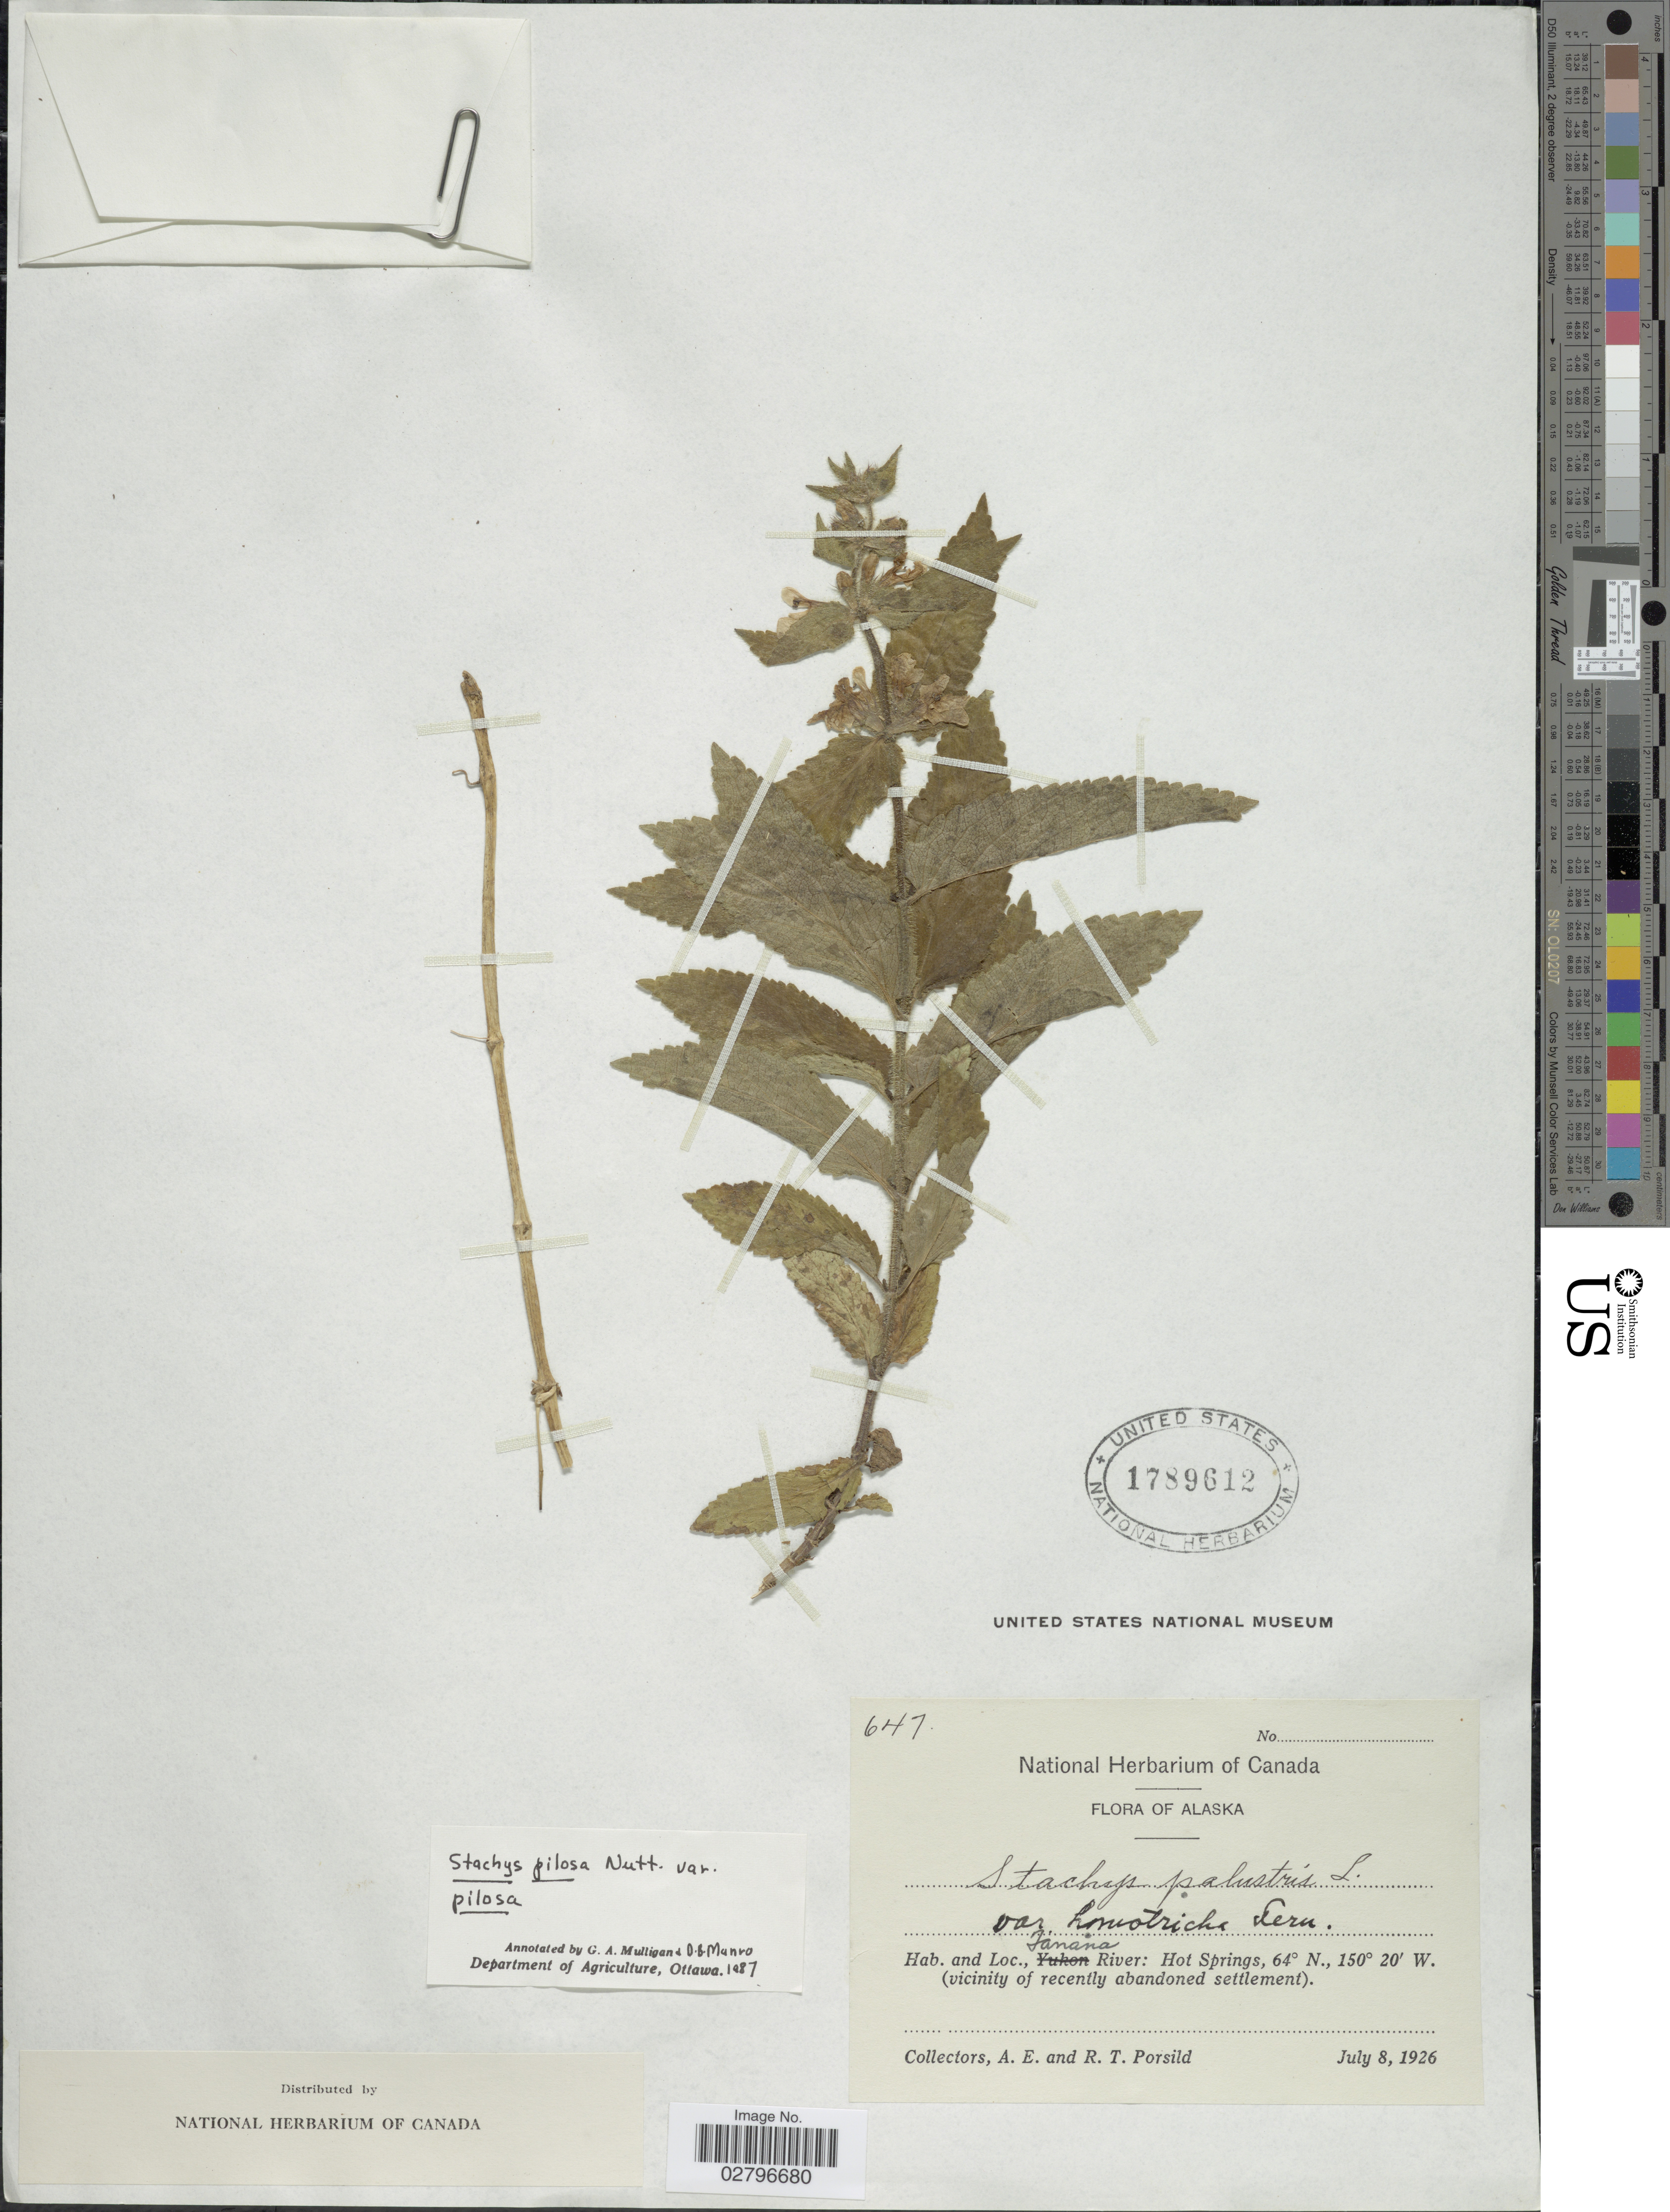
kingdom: Plantae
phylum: Tracheophyta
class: Magnoliopsida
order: Lamiales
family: Lamiaceae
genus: Stachys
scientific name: Stachys pilosa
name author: Nutt.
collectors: A. E. Porsild & R. T. Porsild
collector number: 647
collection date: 1926-07-08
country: United States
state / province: Alaska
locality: Tanana River: Hot Springs. (Vicinity of recently abandoned settlement).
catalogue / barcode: US 1789612